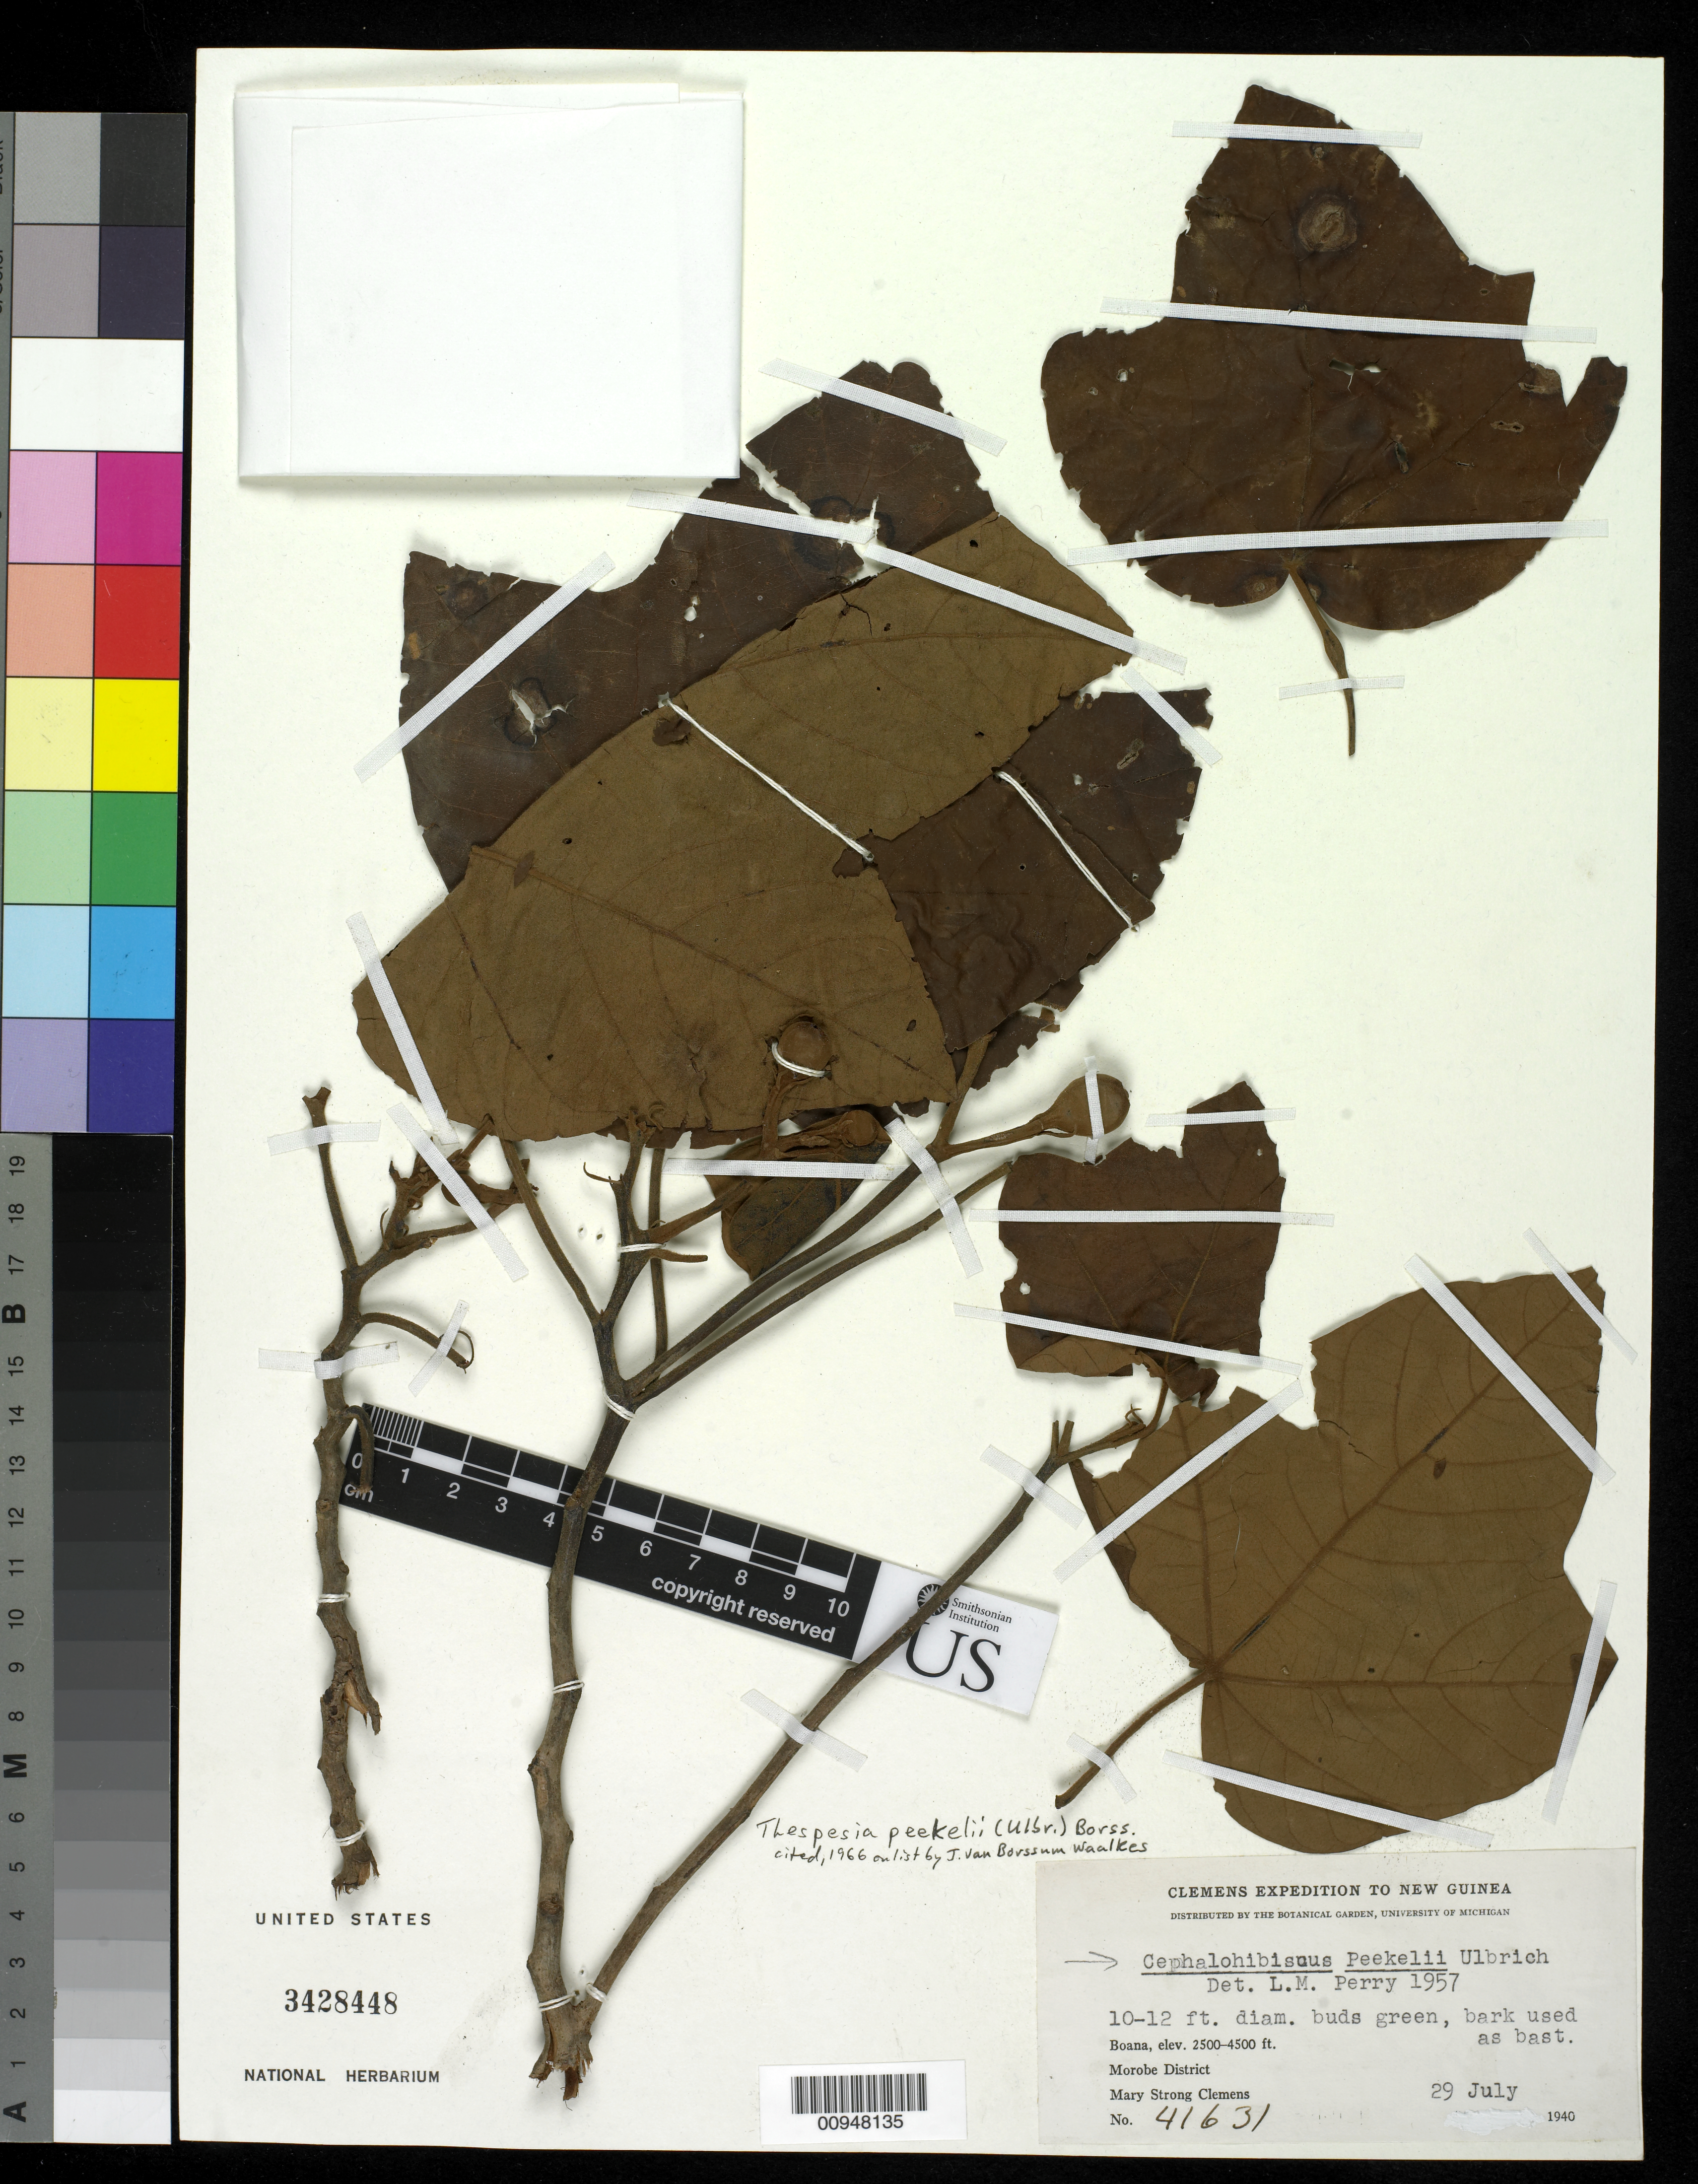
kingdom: Plantae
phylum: Tracheophyta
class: Magnoliopsida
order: Malvales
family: Malvaceae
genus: Cephalohibiscus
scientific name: Cephalohibiscus peekelii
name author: Ulbr.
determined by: Areces Berazaín, F.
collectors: M. S. Clemens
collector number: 41631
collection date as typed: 29 Jul 1940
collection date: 1940-07-29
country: Papua New Guinea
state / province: Morobe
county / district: Morobe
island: New Guinea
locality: Boana, Morobe District.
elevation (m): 762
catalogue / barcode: US 3428448